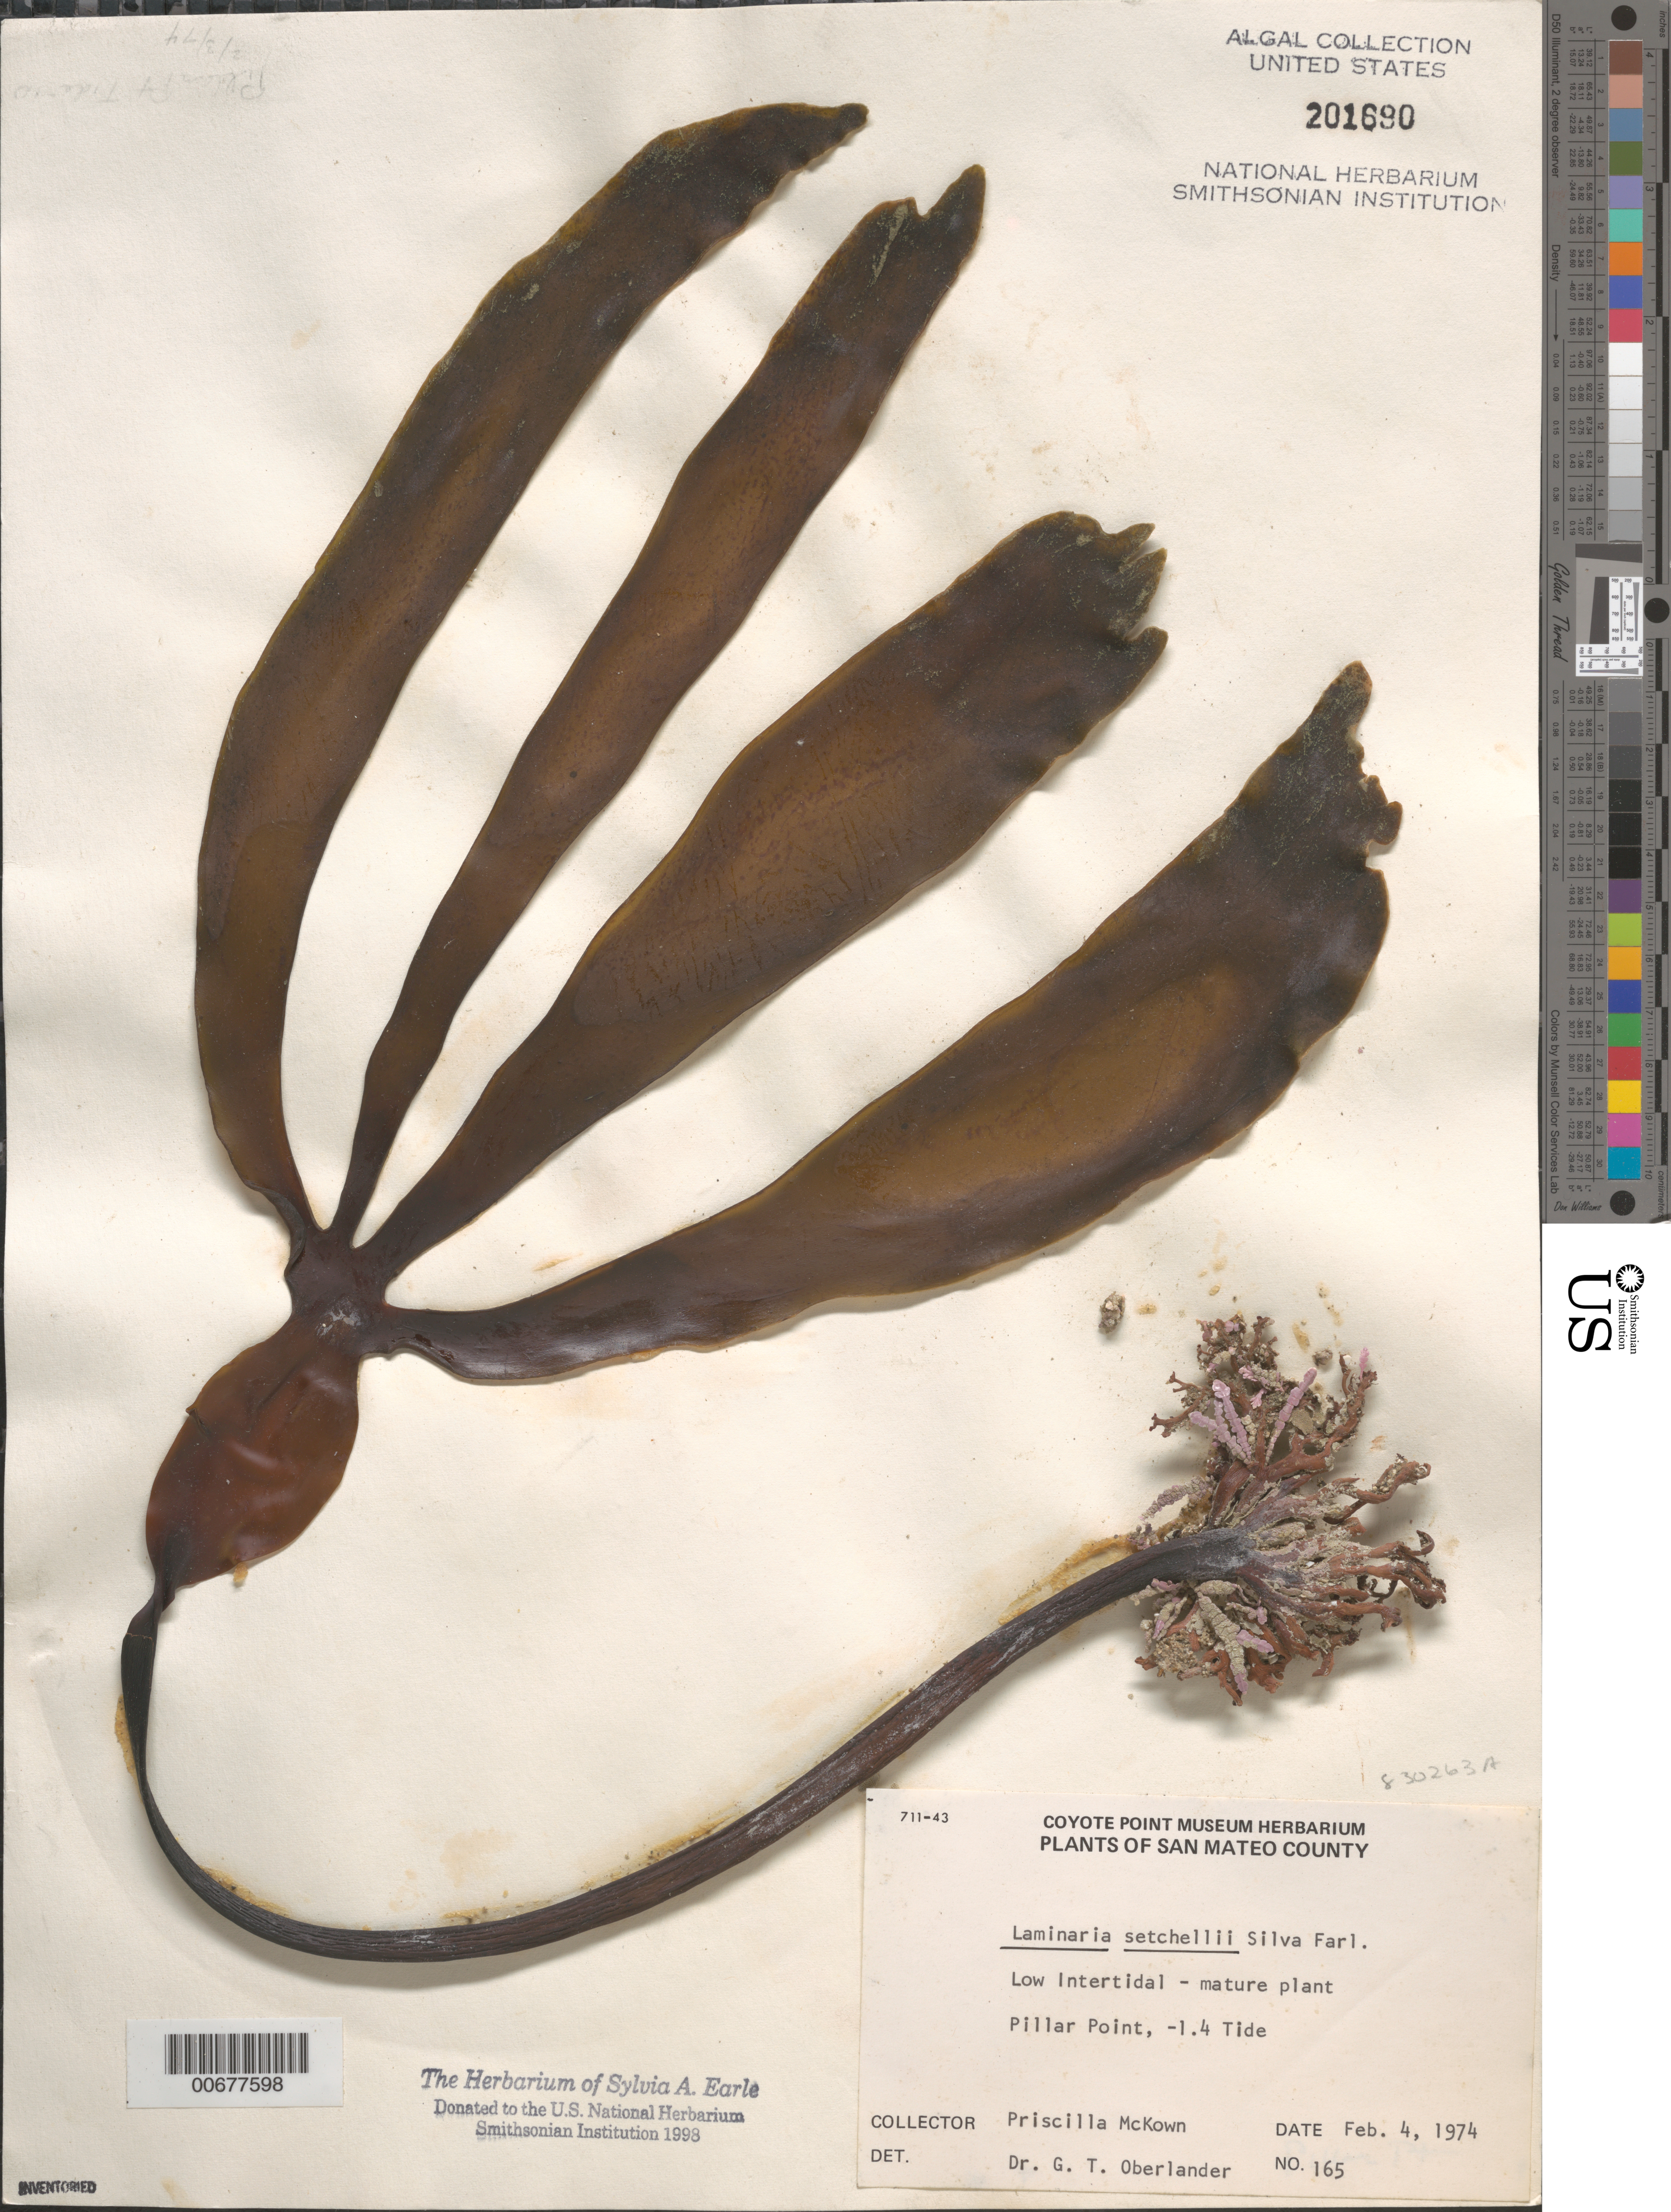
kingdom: Chromista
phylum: Ochrophyta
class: Phaeophyceae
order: Laminariales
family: Laminariaceae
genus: Laminaria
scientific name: Laminaria setchellii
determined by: Oberlander, G. T.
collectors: P. McKown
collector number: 165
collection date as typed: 04 Feb 1974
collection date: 1974-02-04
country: United States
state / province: California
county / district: San Mateo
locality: Pillar Point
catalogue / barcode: US 201690